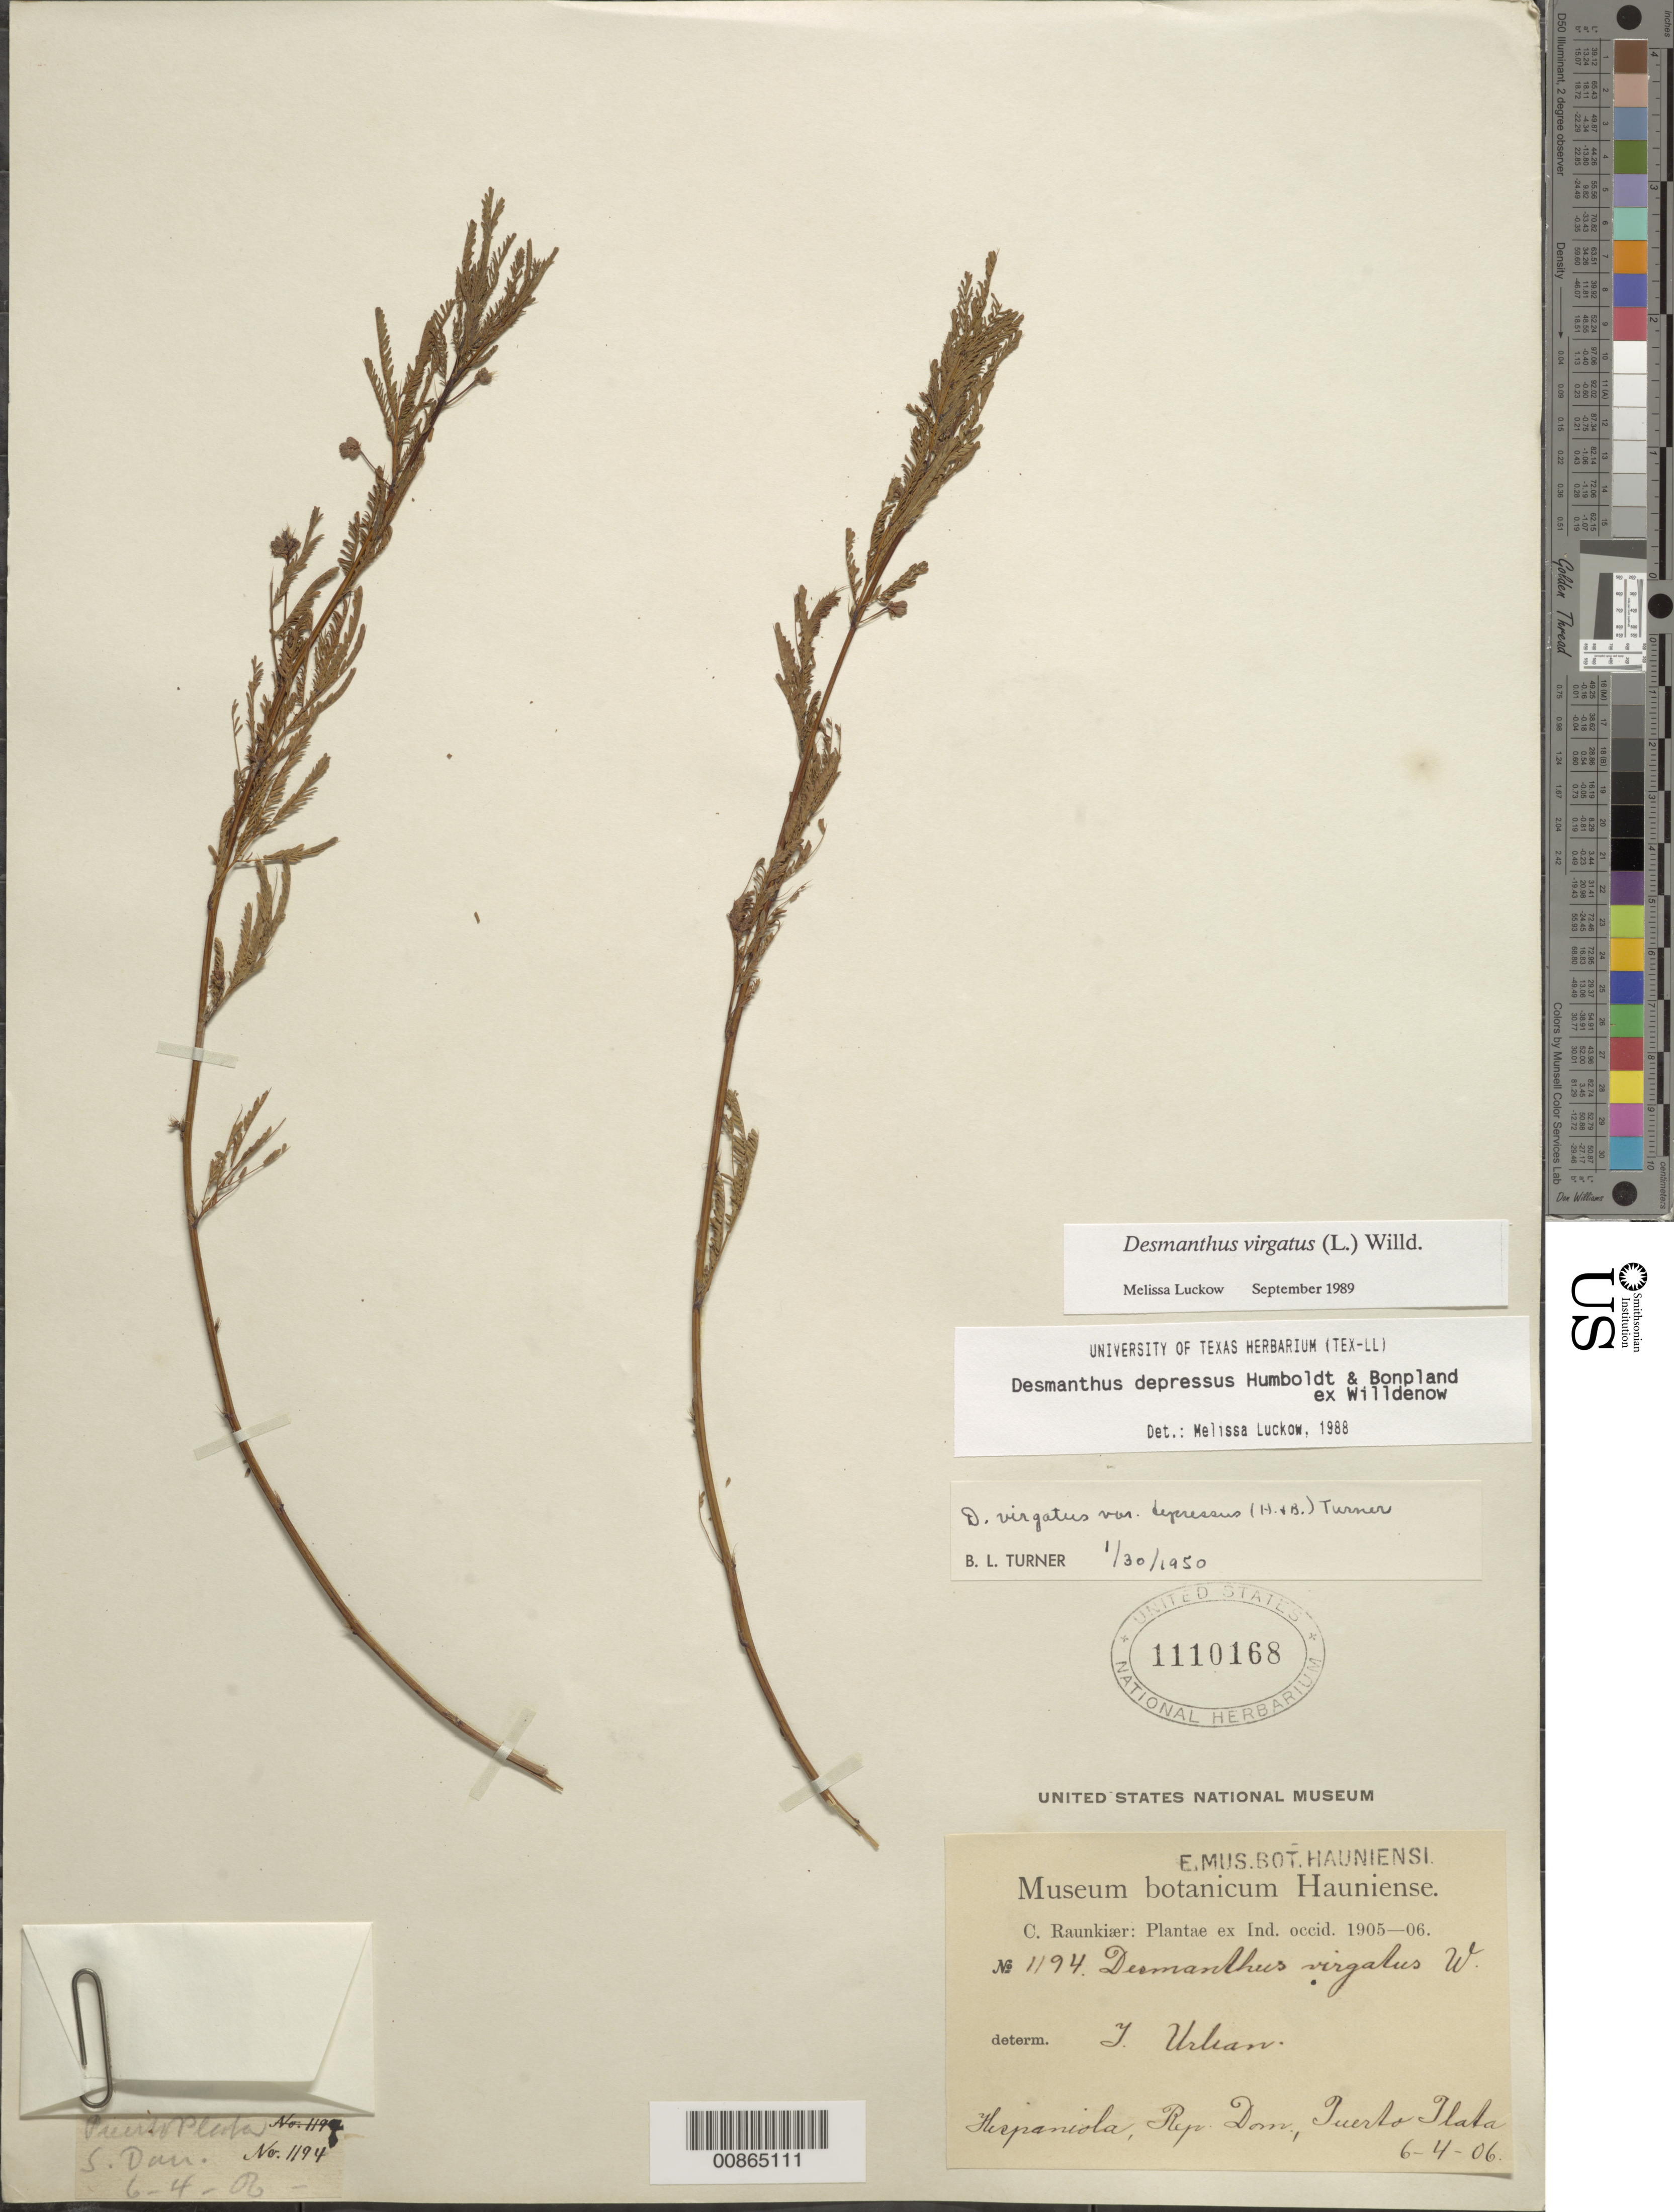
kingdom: Plantae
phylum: Tracheophyta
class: Magnoliopsida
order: Fabales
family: Fabaceae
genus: Desmanthus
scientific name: Desmanthus virgatus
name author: (L.) Willd.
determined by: Luckow, M. A.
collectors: C. C. Raunkiaer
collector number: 1194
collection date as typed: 06 Apr 1906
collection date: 1906-04-06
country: Dominican Republic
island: Hispaniola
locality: Puerto Plata.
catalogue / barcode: US 1110168